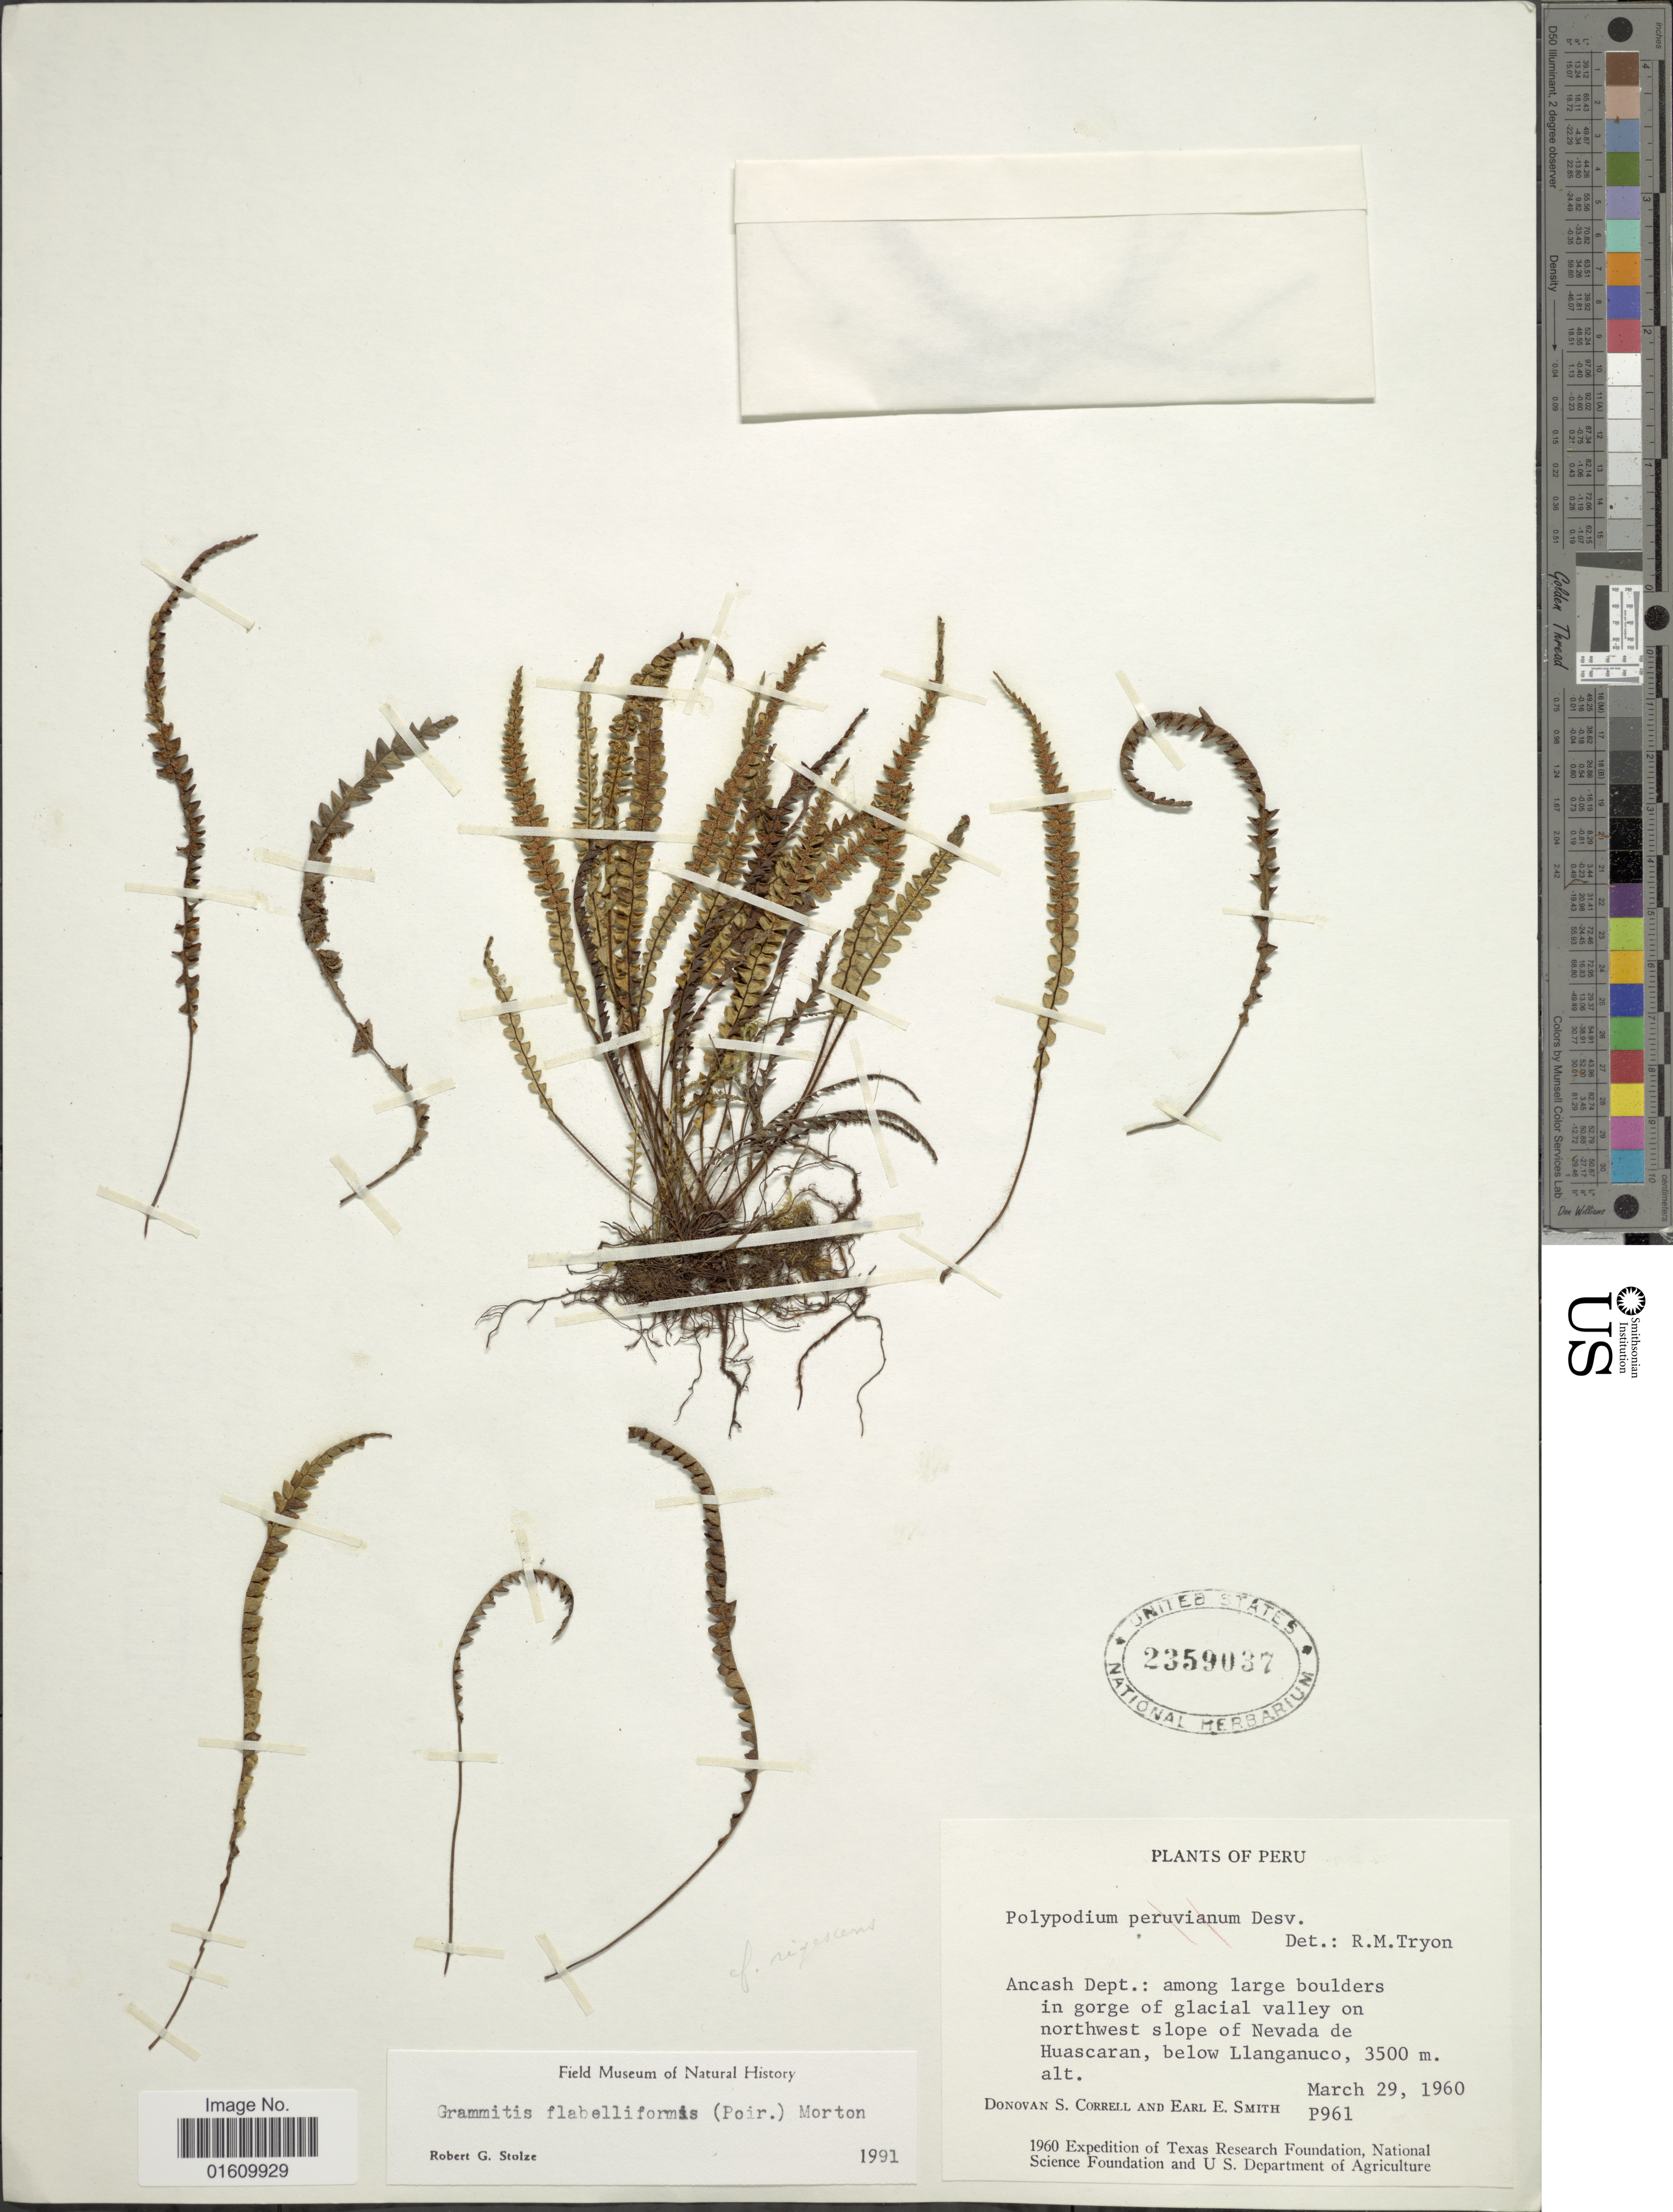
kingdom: Plantae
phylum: Tracheophyta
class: Polypodiopsida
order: Polypodiales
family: Polypodiaceae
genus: Melpomene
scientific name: Melpomene flabelliformis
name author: (Poir.) A.R. Sm. & R.C. Moran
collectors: D. S. Correll & E. E. Smith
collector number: P961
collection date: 1960-03-29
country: Peru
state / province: Ancash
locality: Ancash Dept.: among large boulders in gorge of glacial valley on northwest slope of Nevada de Huascaran, below Llanganuco.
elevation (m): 3500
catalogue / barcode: US 2359037